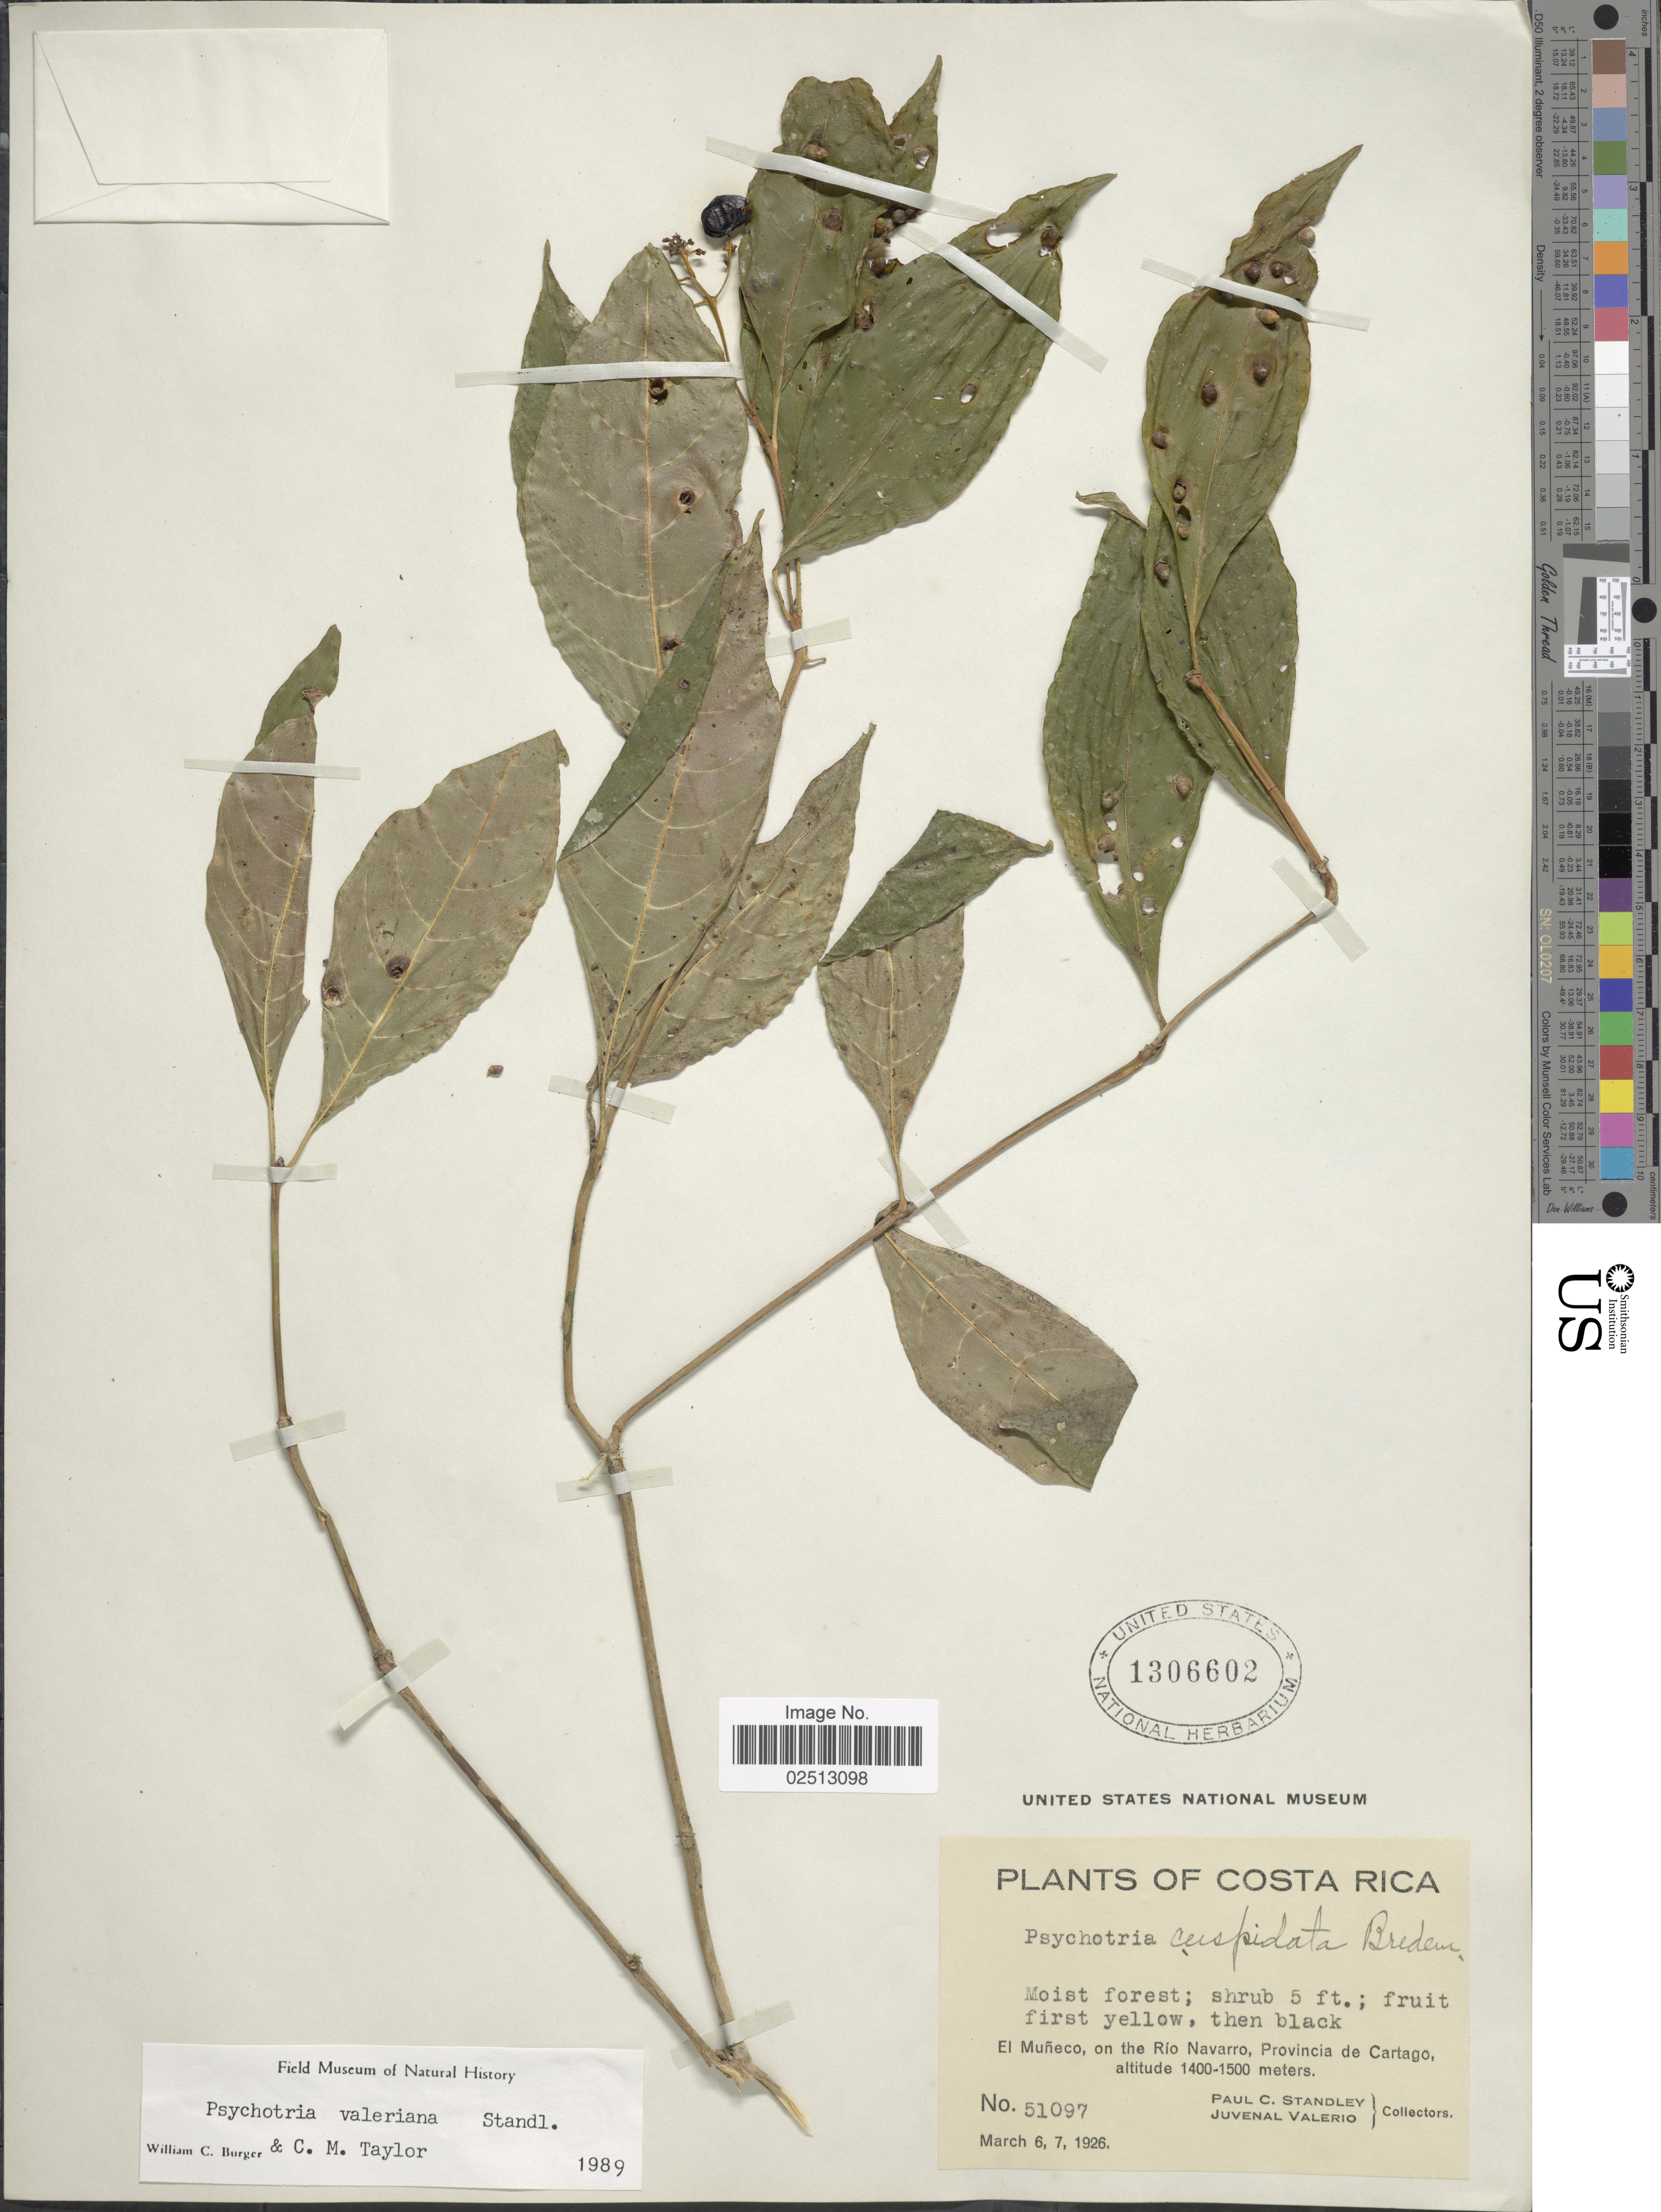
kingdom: Plantae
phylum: Tracheophyta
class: Magnoliopsida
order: Gentianales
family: Rubiaceae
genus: Psychotria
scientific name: Psychotria valeriana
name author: Standl.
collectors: P. C. Standley & J. Valerio R.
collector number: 51097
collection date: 1926-03-06/1926-03-07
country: Costa Rica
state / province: Cartago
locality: El Muneco, on the Rio Navarro, Provincia de Cartago.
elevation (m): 1400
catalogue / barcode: US 1306602